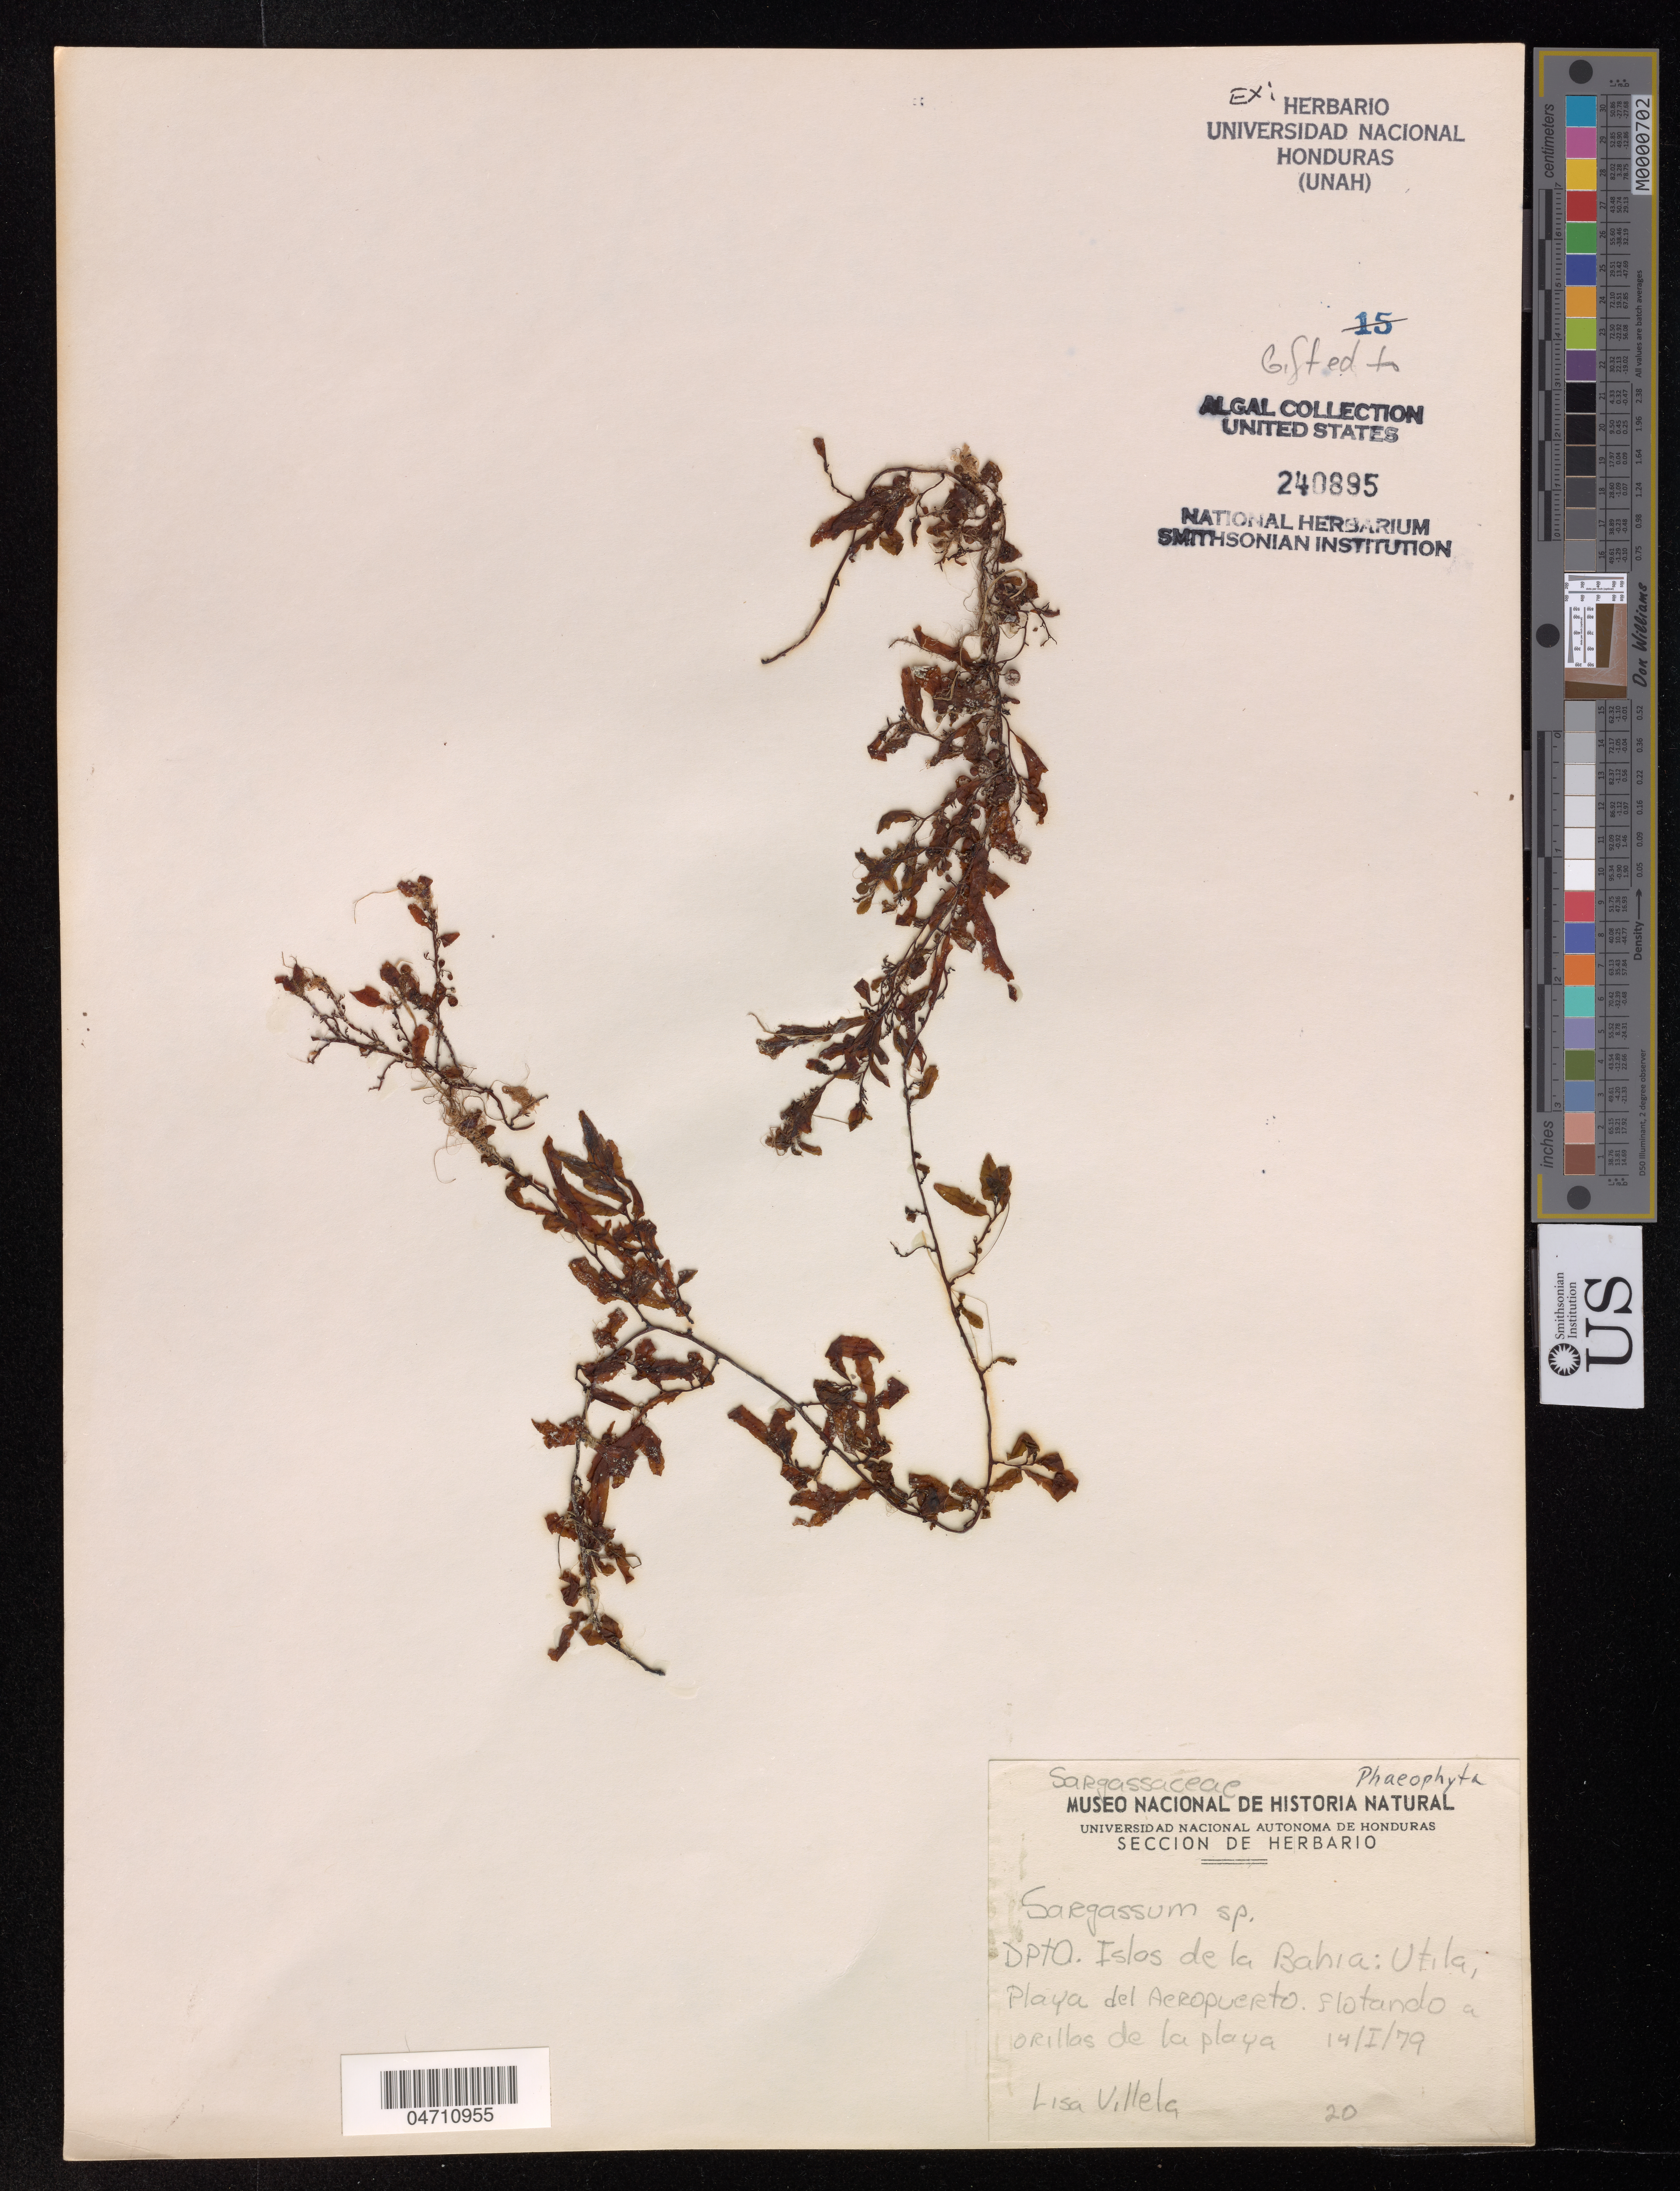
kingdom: Chromista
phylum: Ochrophyta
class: Phaeophyceae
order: Fucales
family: Sargassaceae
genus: Sargassum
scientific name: Sargassum sp.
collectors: L. Villela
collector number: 20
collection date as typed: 14 Jan 79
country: Honduras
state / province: Islas de la Bahía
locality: Utila, Playa del Acropuerto. Flotando a Orillas de la Playa.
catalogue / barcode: US 240895